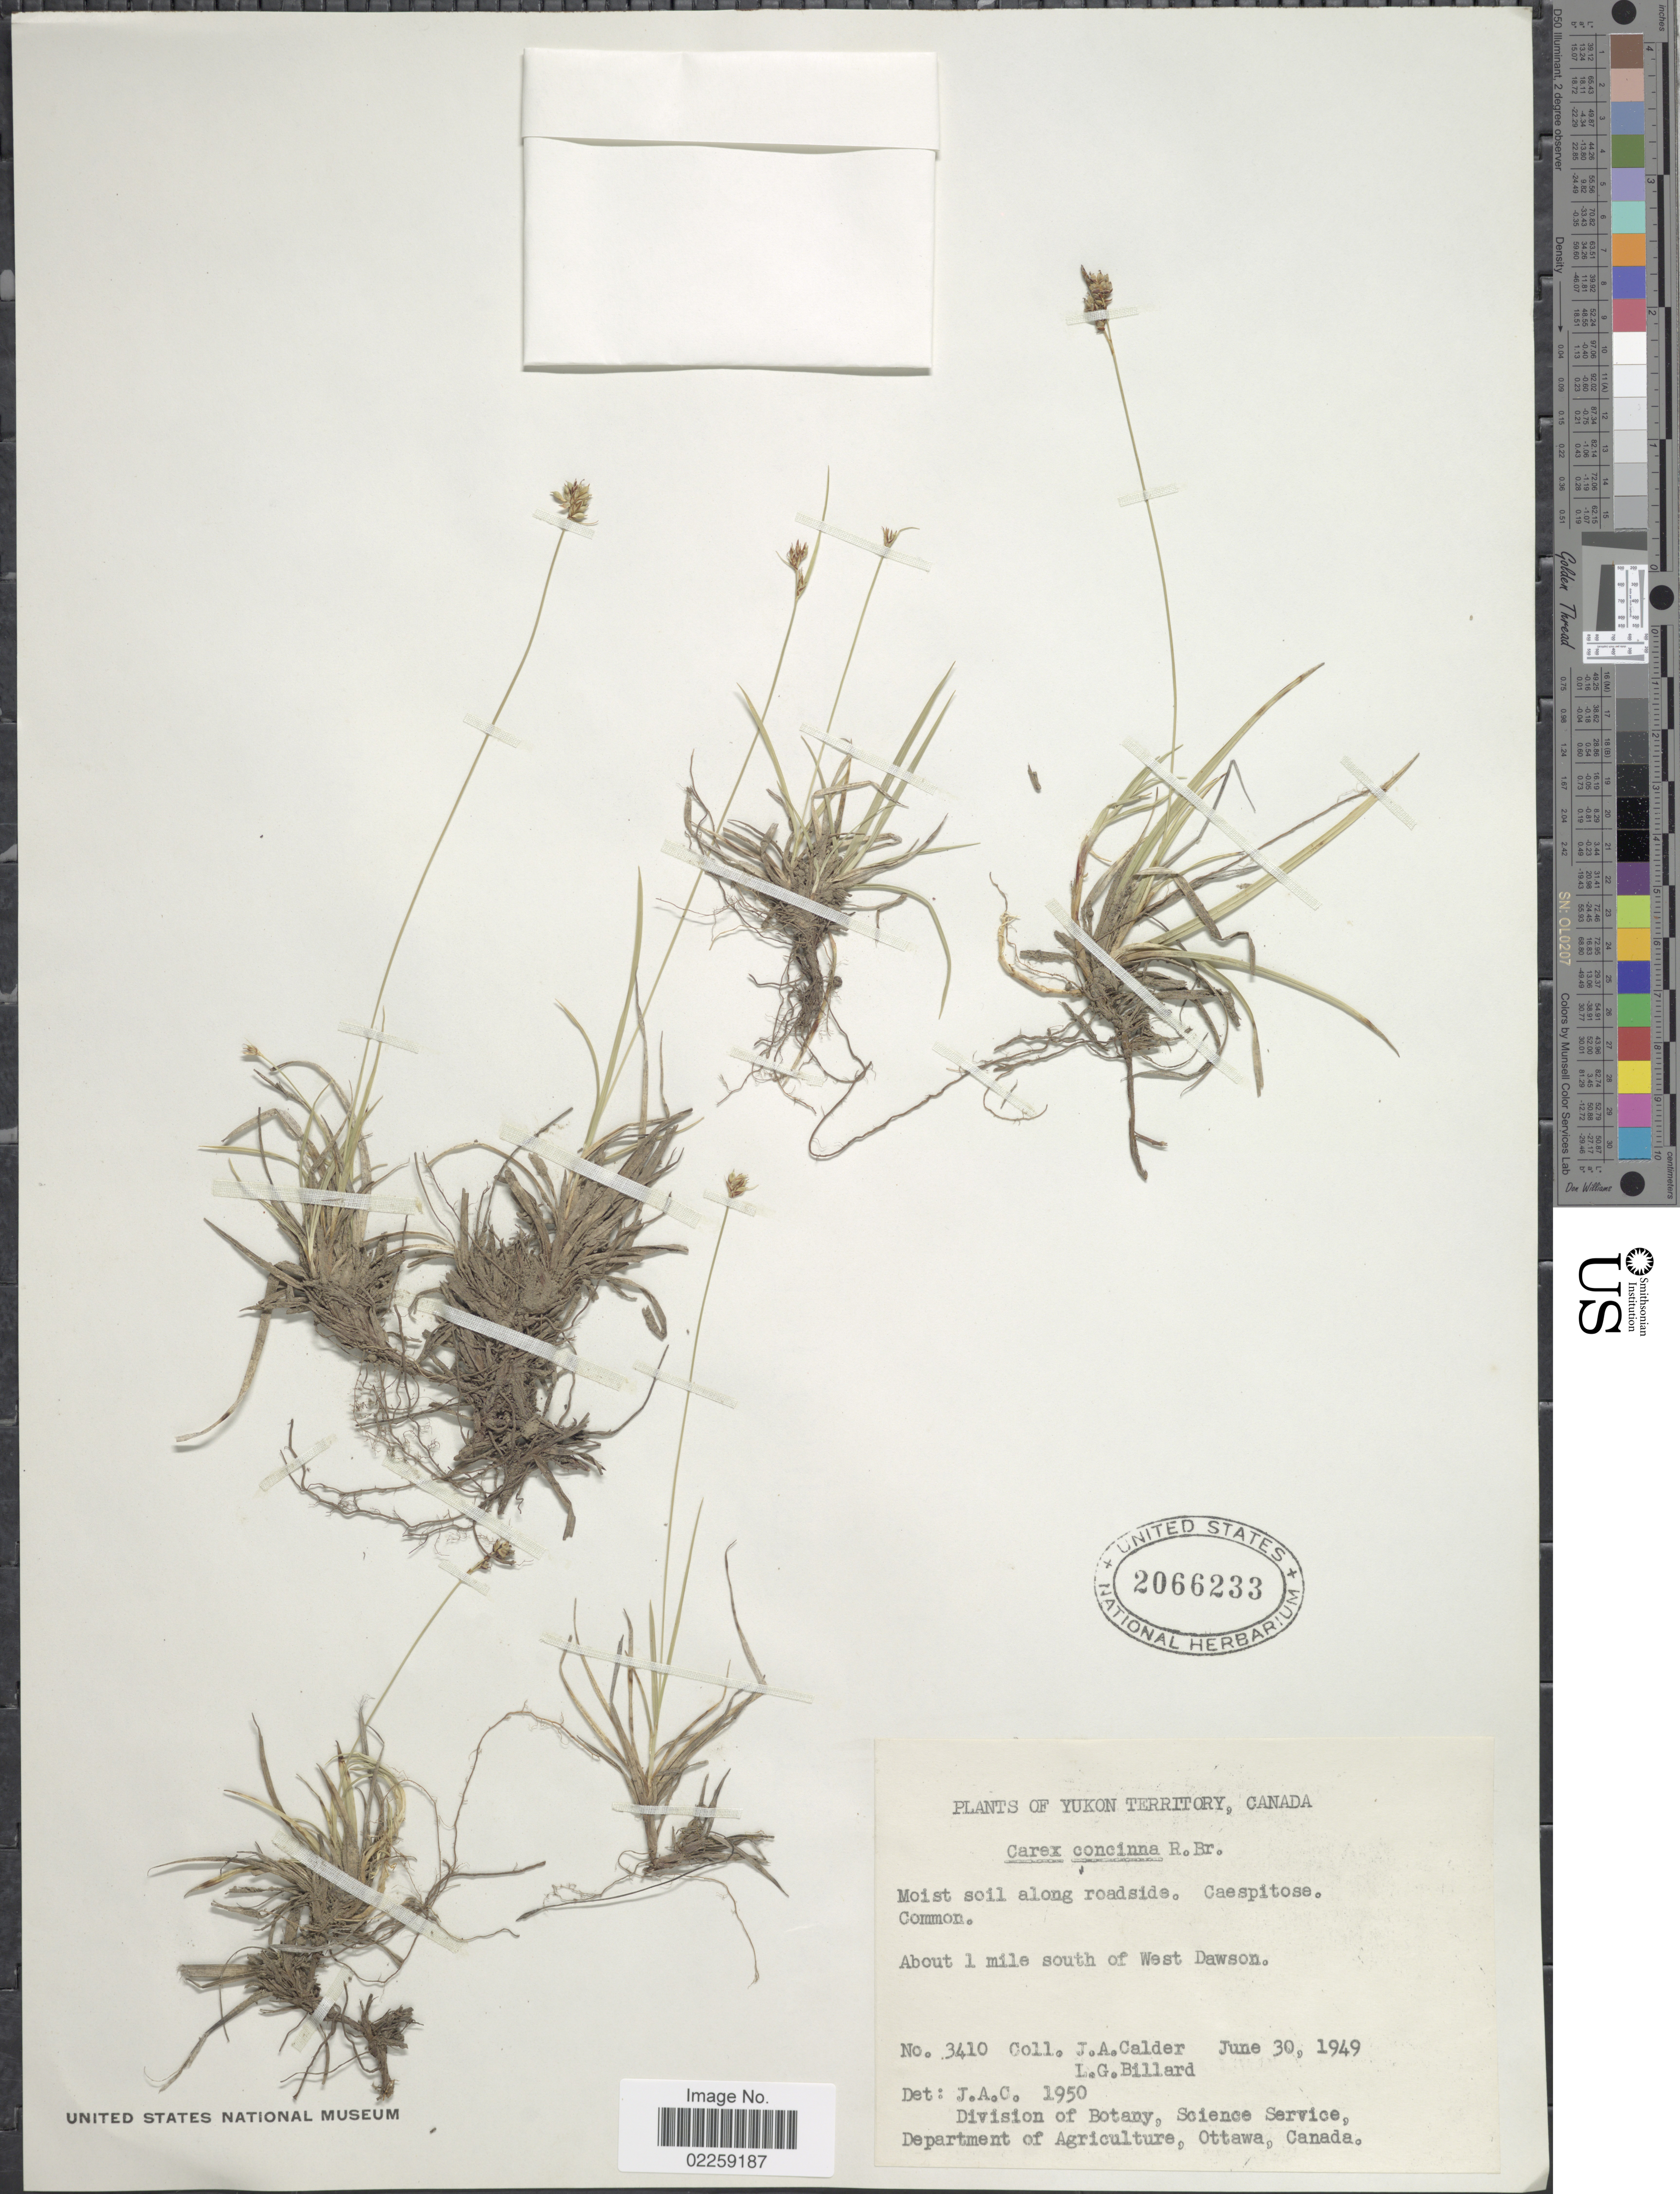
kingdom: Plantae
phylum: Tracheophyta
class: Liliopsida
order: Poales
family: Cyperaceae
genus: Carex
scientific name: Carex concinna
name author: R. Br.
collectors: J. A. Calder & L. Billard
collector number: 3410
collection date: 1949-06-30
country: Canada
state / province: Yukon Territory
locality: About 1 mile south of West Dawson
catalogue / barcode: US 2066233